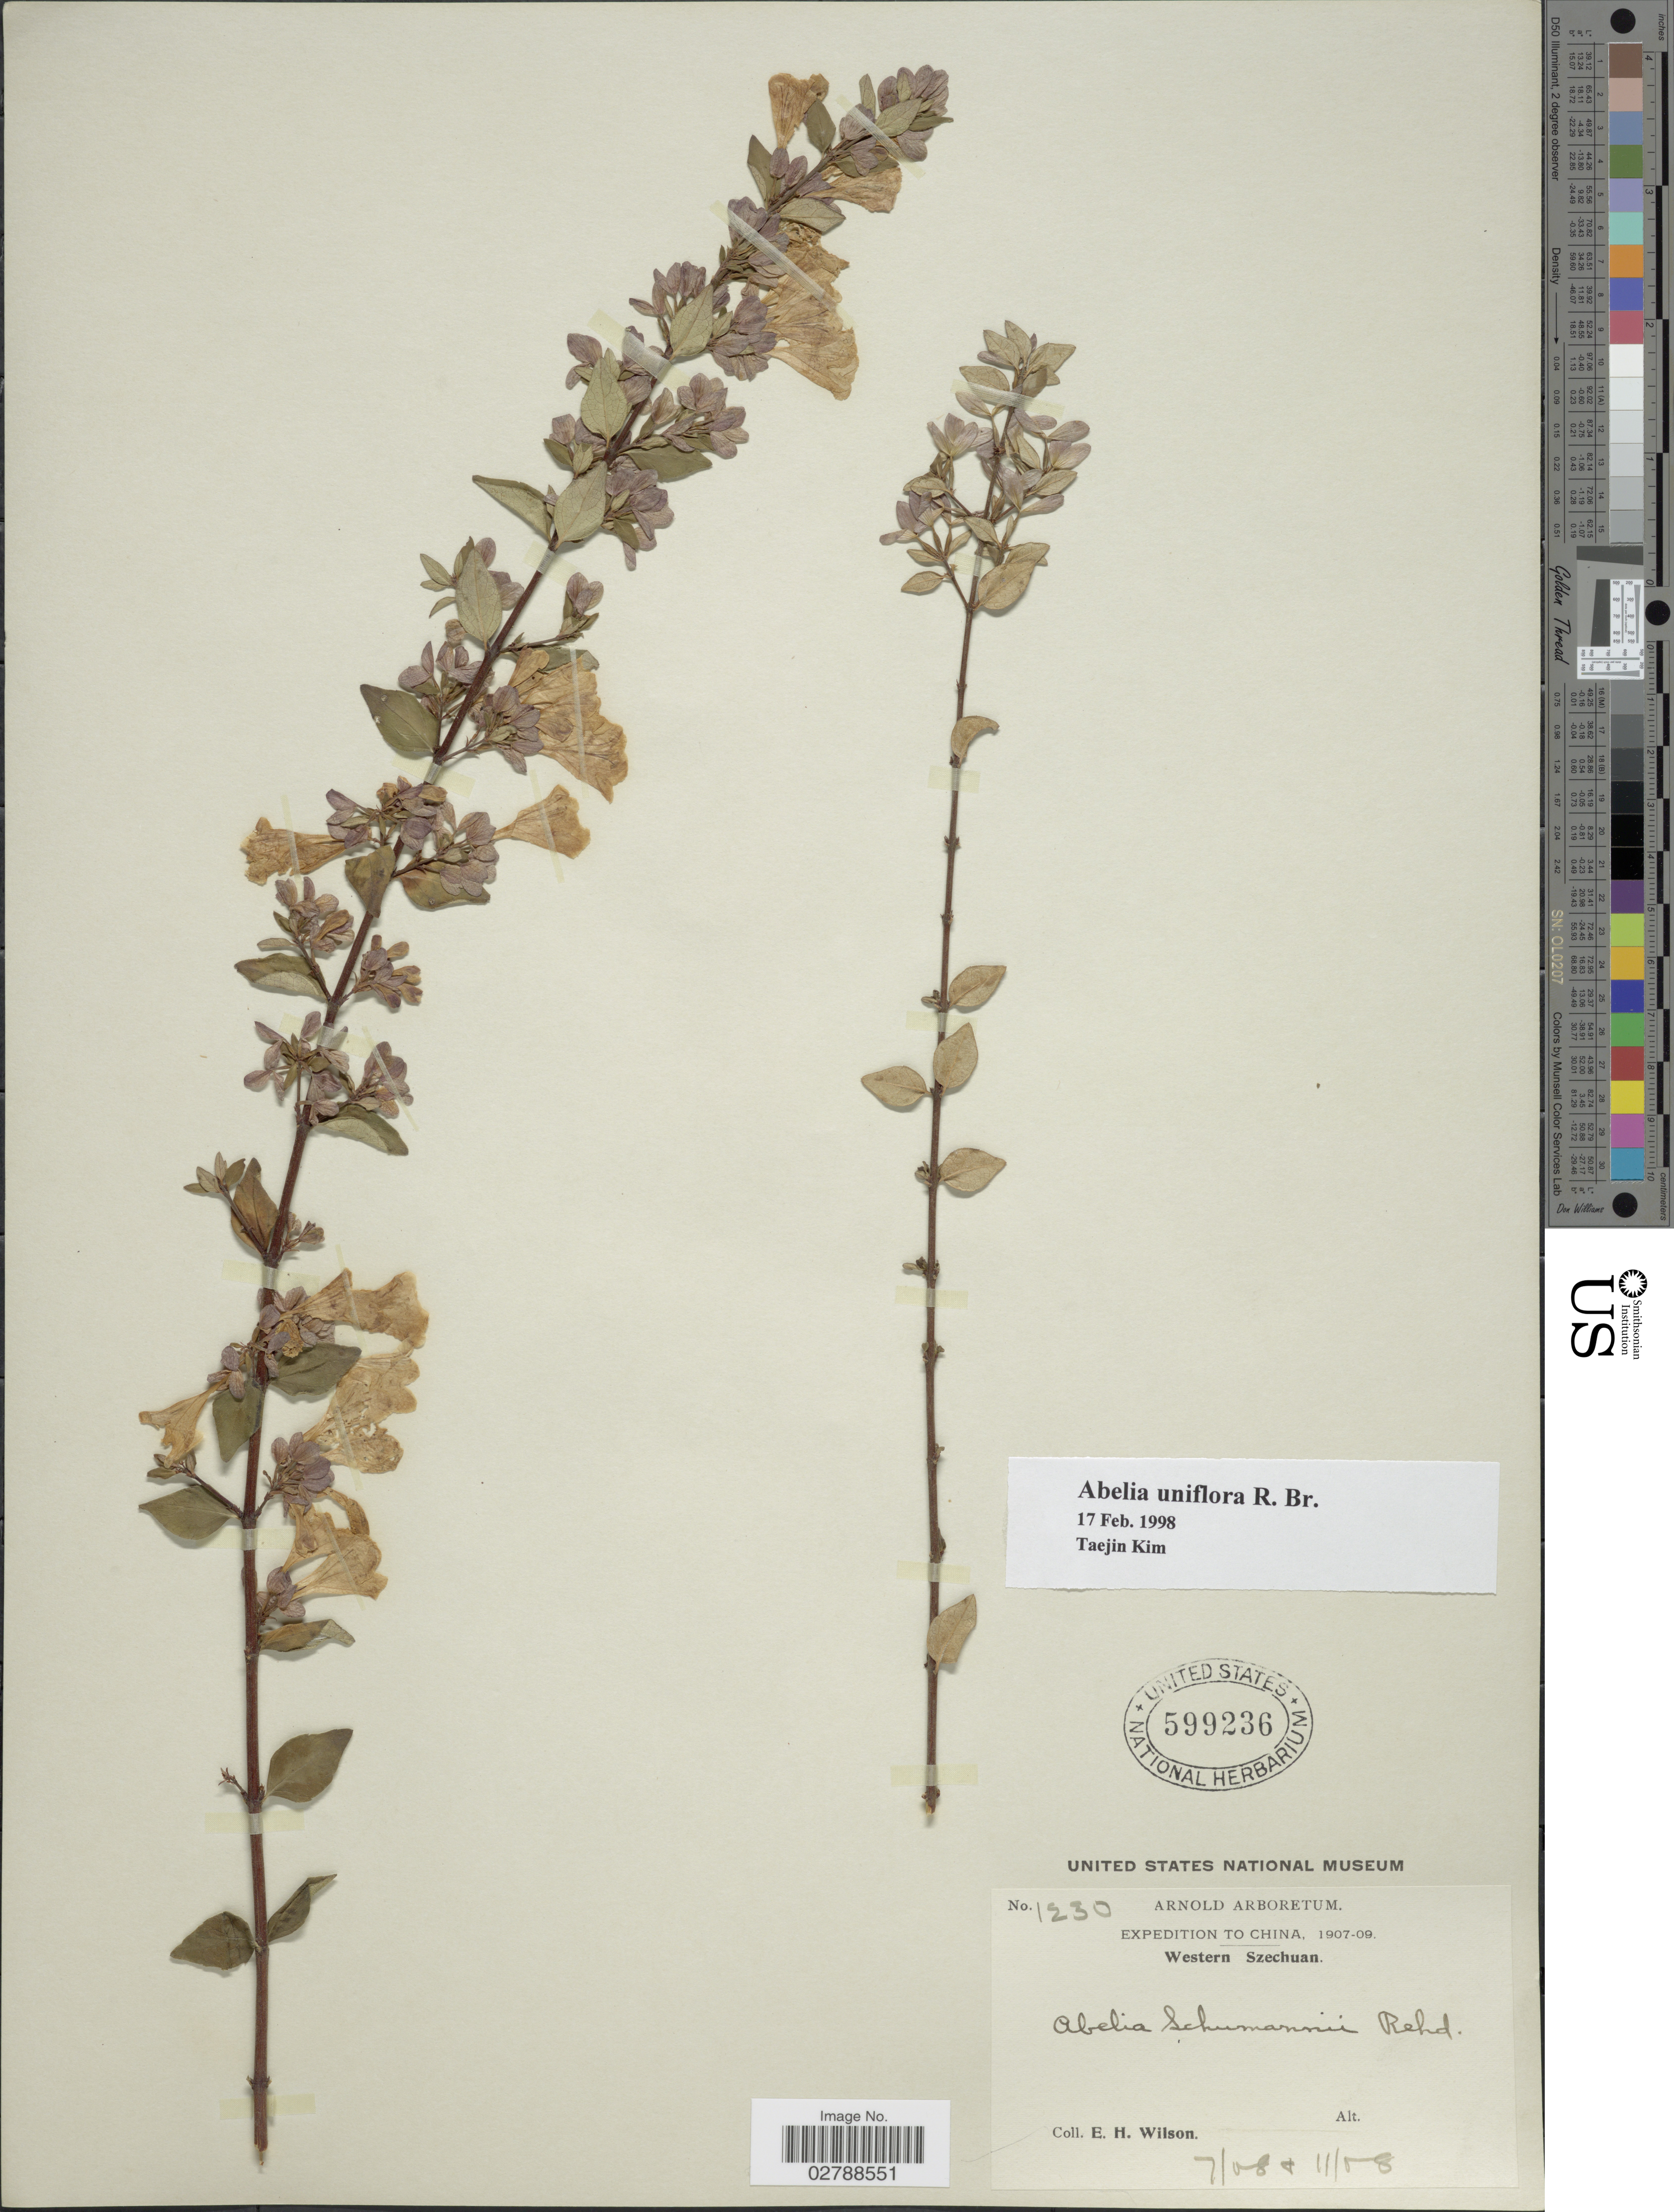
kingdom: Plantae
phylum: Tracheophyta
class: Magnoliopsida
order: Dipsacales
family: Caprifoliaceae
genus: Abelia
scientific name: Abelia uniflora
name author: R. Br.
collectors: E. Wilson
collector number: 1230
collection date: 1908-07/1908-11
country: China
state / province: Sichuan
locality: Western Szechuan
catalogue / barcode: US 599236